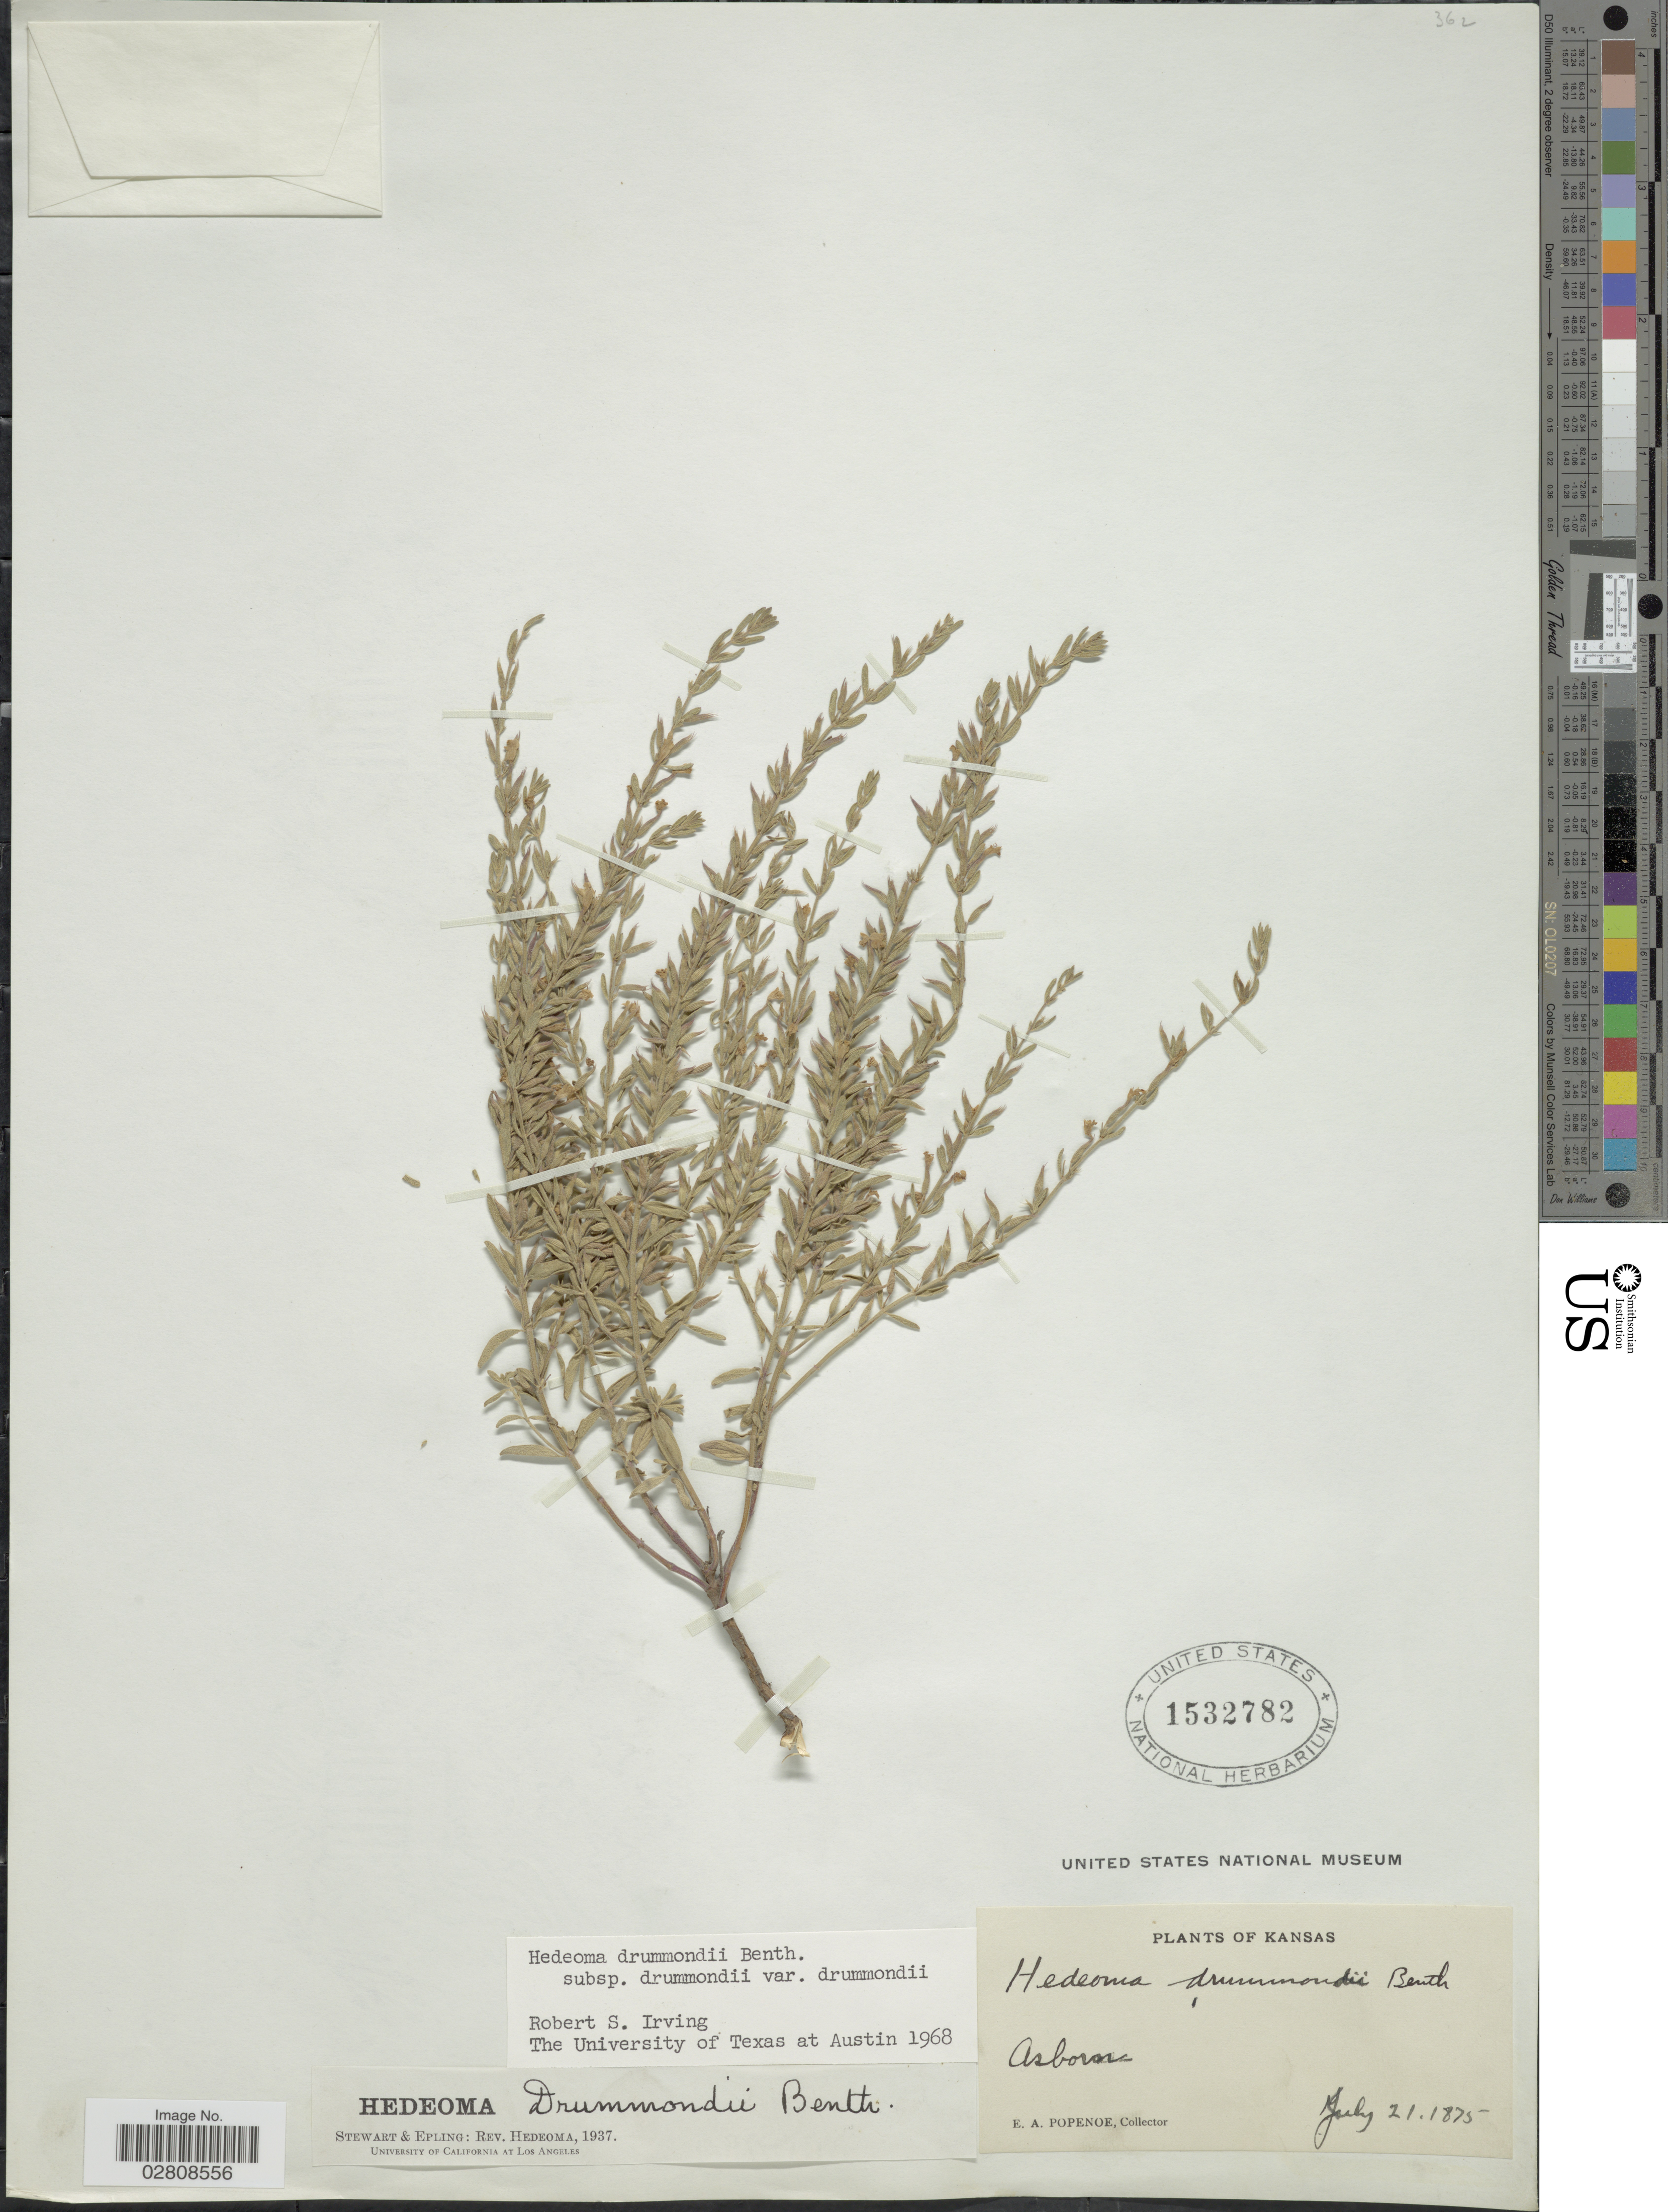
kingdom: Plantae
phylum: Tracheophyta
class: Magnoliopsida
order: Lamiales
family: Lamiaceae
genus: Hedeoma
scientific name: Hedeoma drummondii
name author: Benth.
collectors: E. A. Popenoe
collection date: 1875-07-21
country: United States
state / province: Kansas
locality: Asborne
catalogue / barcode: US 1532782